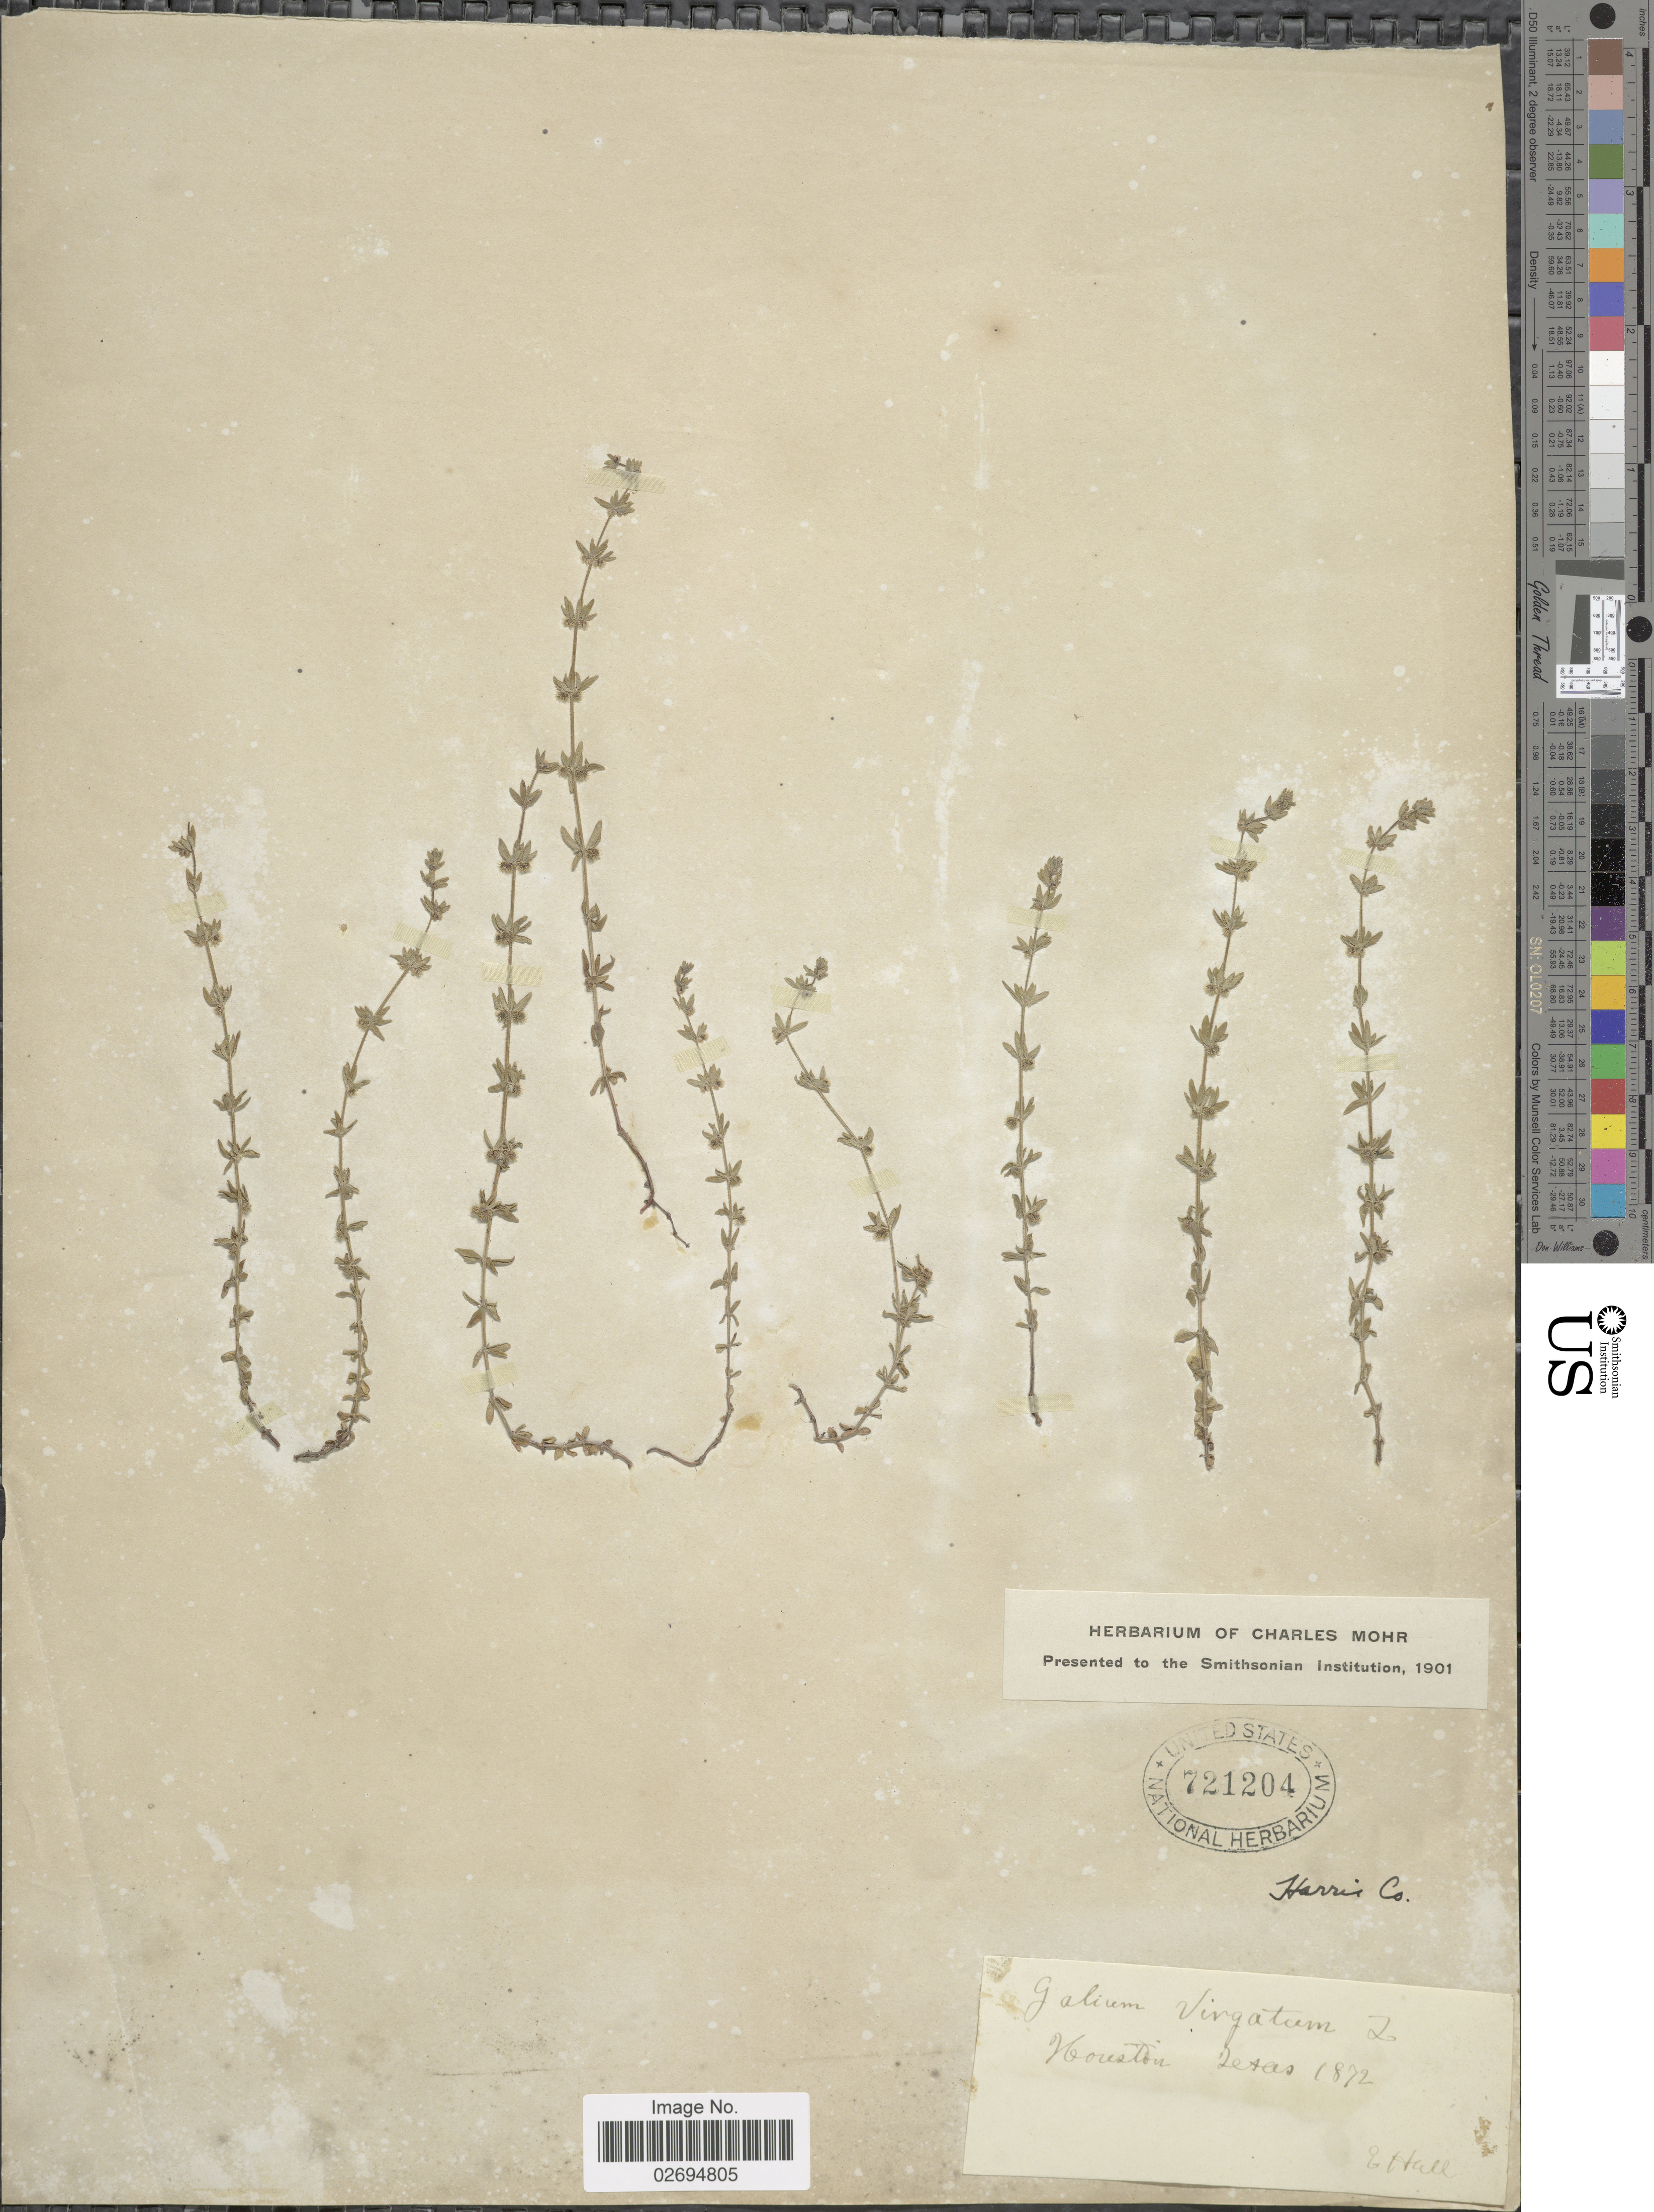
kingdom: Plantae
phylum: Tracheophyta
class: Magnoliopsida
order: Gentianales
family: Rubiaceae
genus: Galium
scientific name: Galium virgatum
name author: Nutt.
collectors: E. Hall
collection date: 1872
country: United States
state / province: Texas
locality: Houston, Harris Co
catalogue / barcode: US 721204